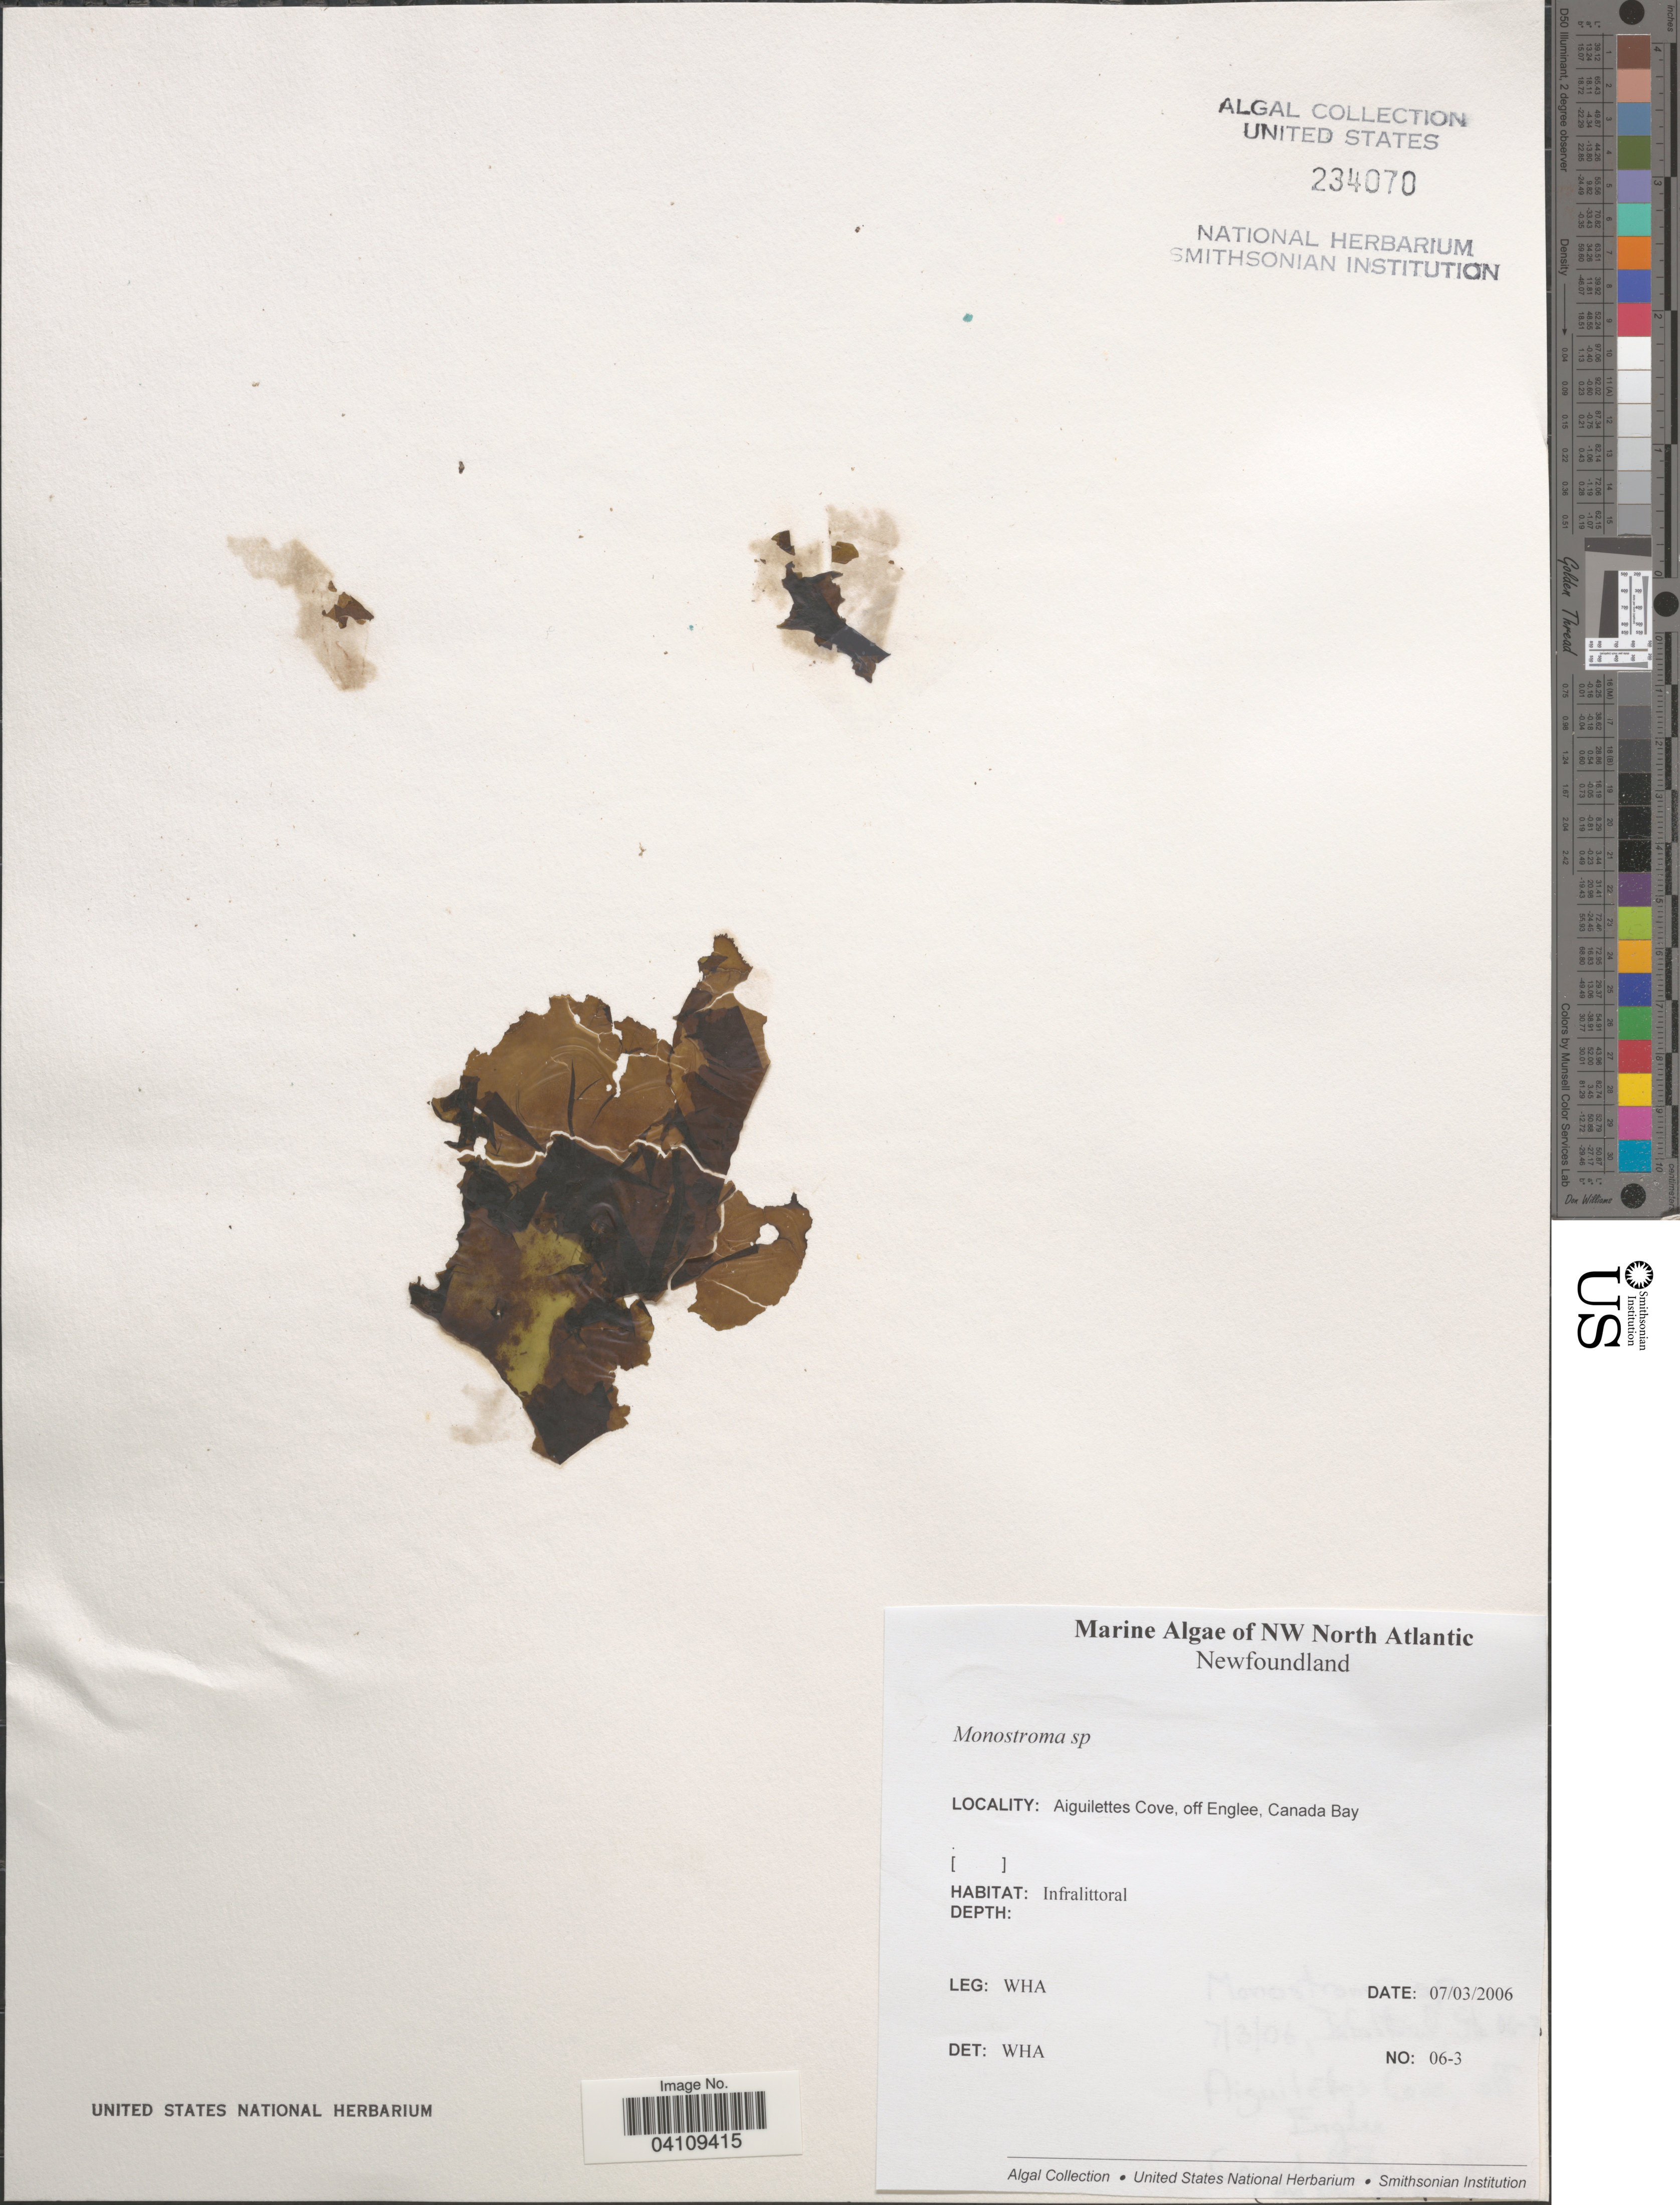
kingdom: Plantae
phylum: Chlorophyta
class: Ulvophyceae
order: Ulvales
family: Monostromataceae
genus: Monostroma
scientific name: Monostroma sp.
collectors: W. H. Adey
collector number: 06-3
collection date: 2006-03-07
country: Canada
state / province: Newfoundland and Labrador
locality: NW North Atlantic. Aiguilettes Cove, off Englee, Canada Bay.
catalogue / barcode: US 234070